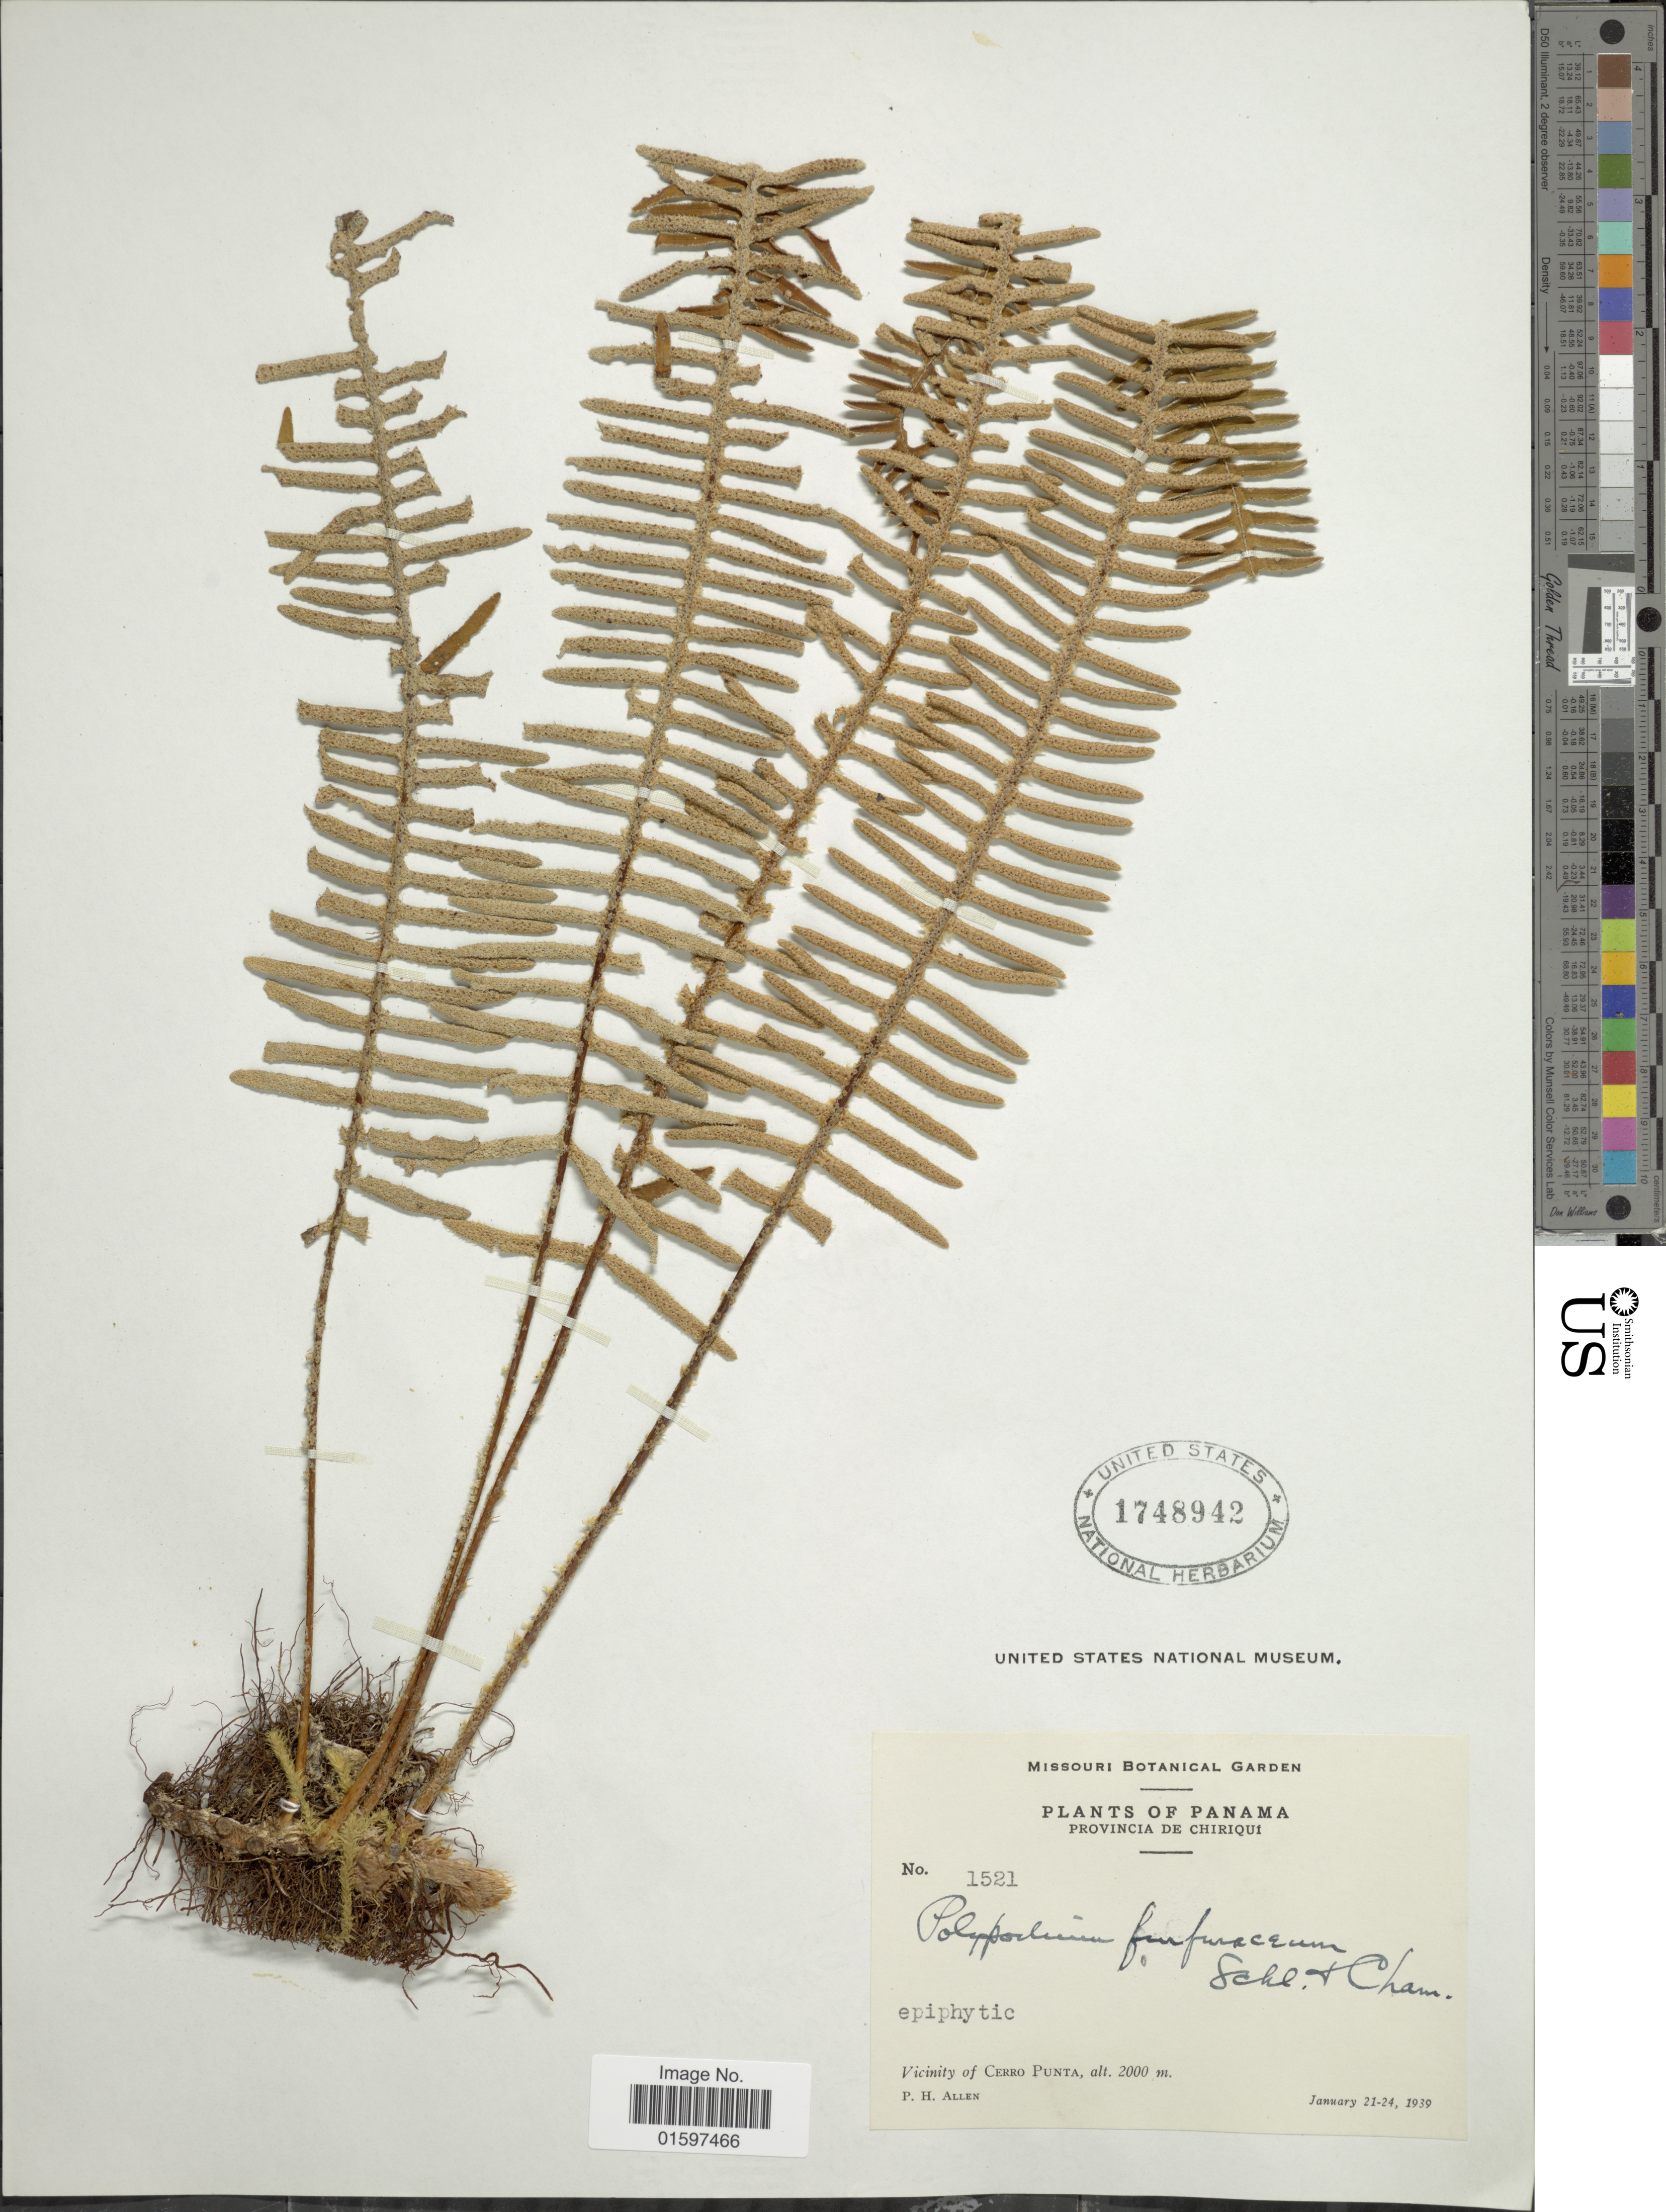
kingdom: Plantae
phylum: Tracheophyta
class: Polypodiopsida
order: Polypodiales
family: Polypodiaceae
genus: Pleopeltis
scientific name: Pleopeltis furfuracea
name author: (Schltdl. & Cham.) A.R. Sm. & Tejero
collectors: P. H. Allen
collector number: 1521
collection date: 1939-01-21/1939-01-24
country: Panama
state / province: Chiriqui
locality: Vicinity of Cerro Punta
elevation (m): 2000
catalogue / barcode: US 1748942